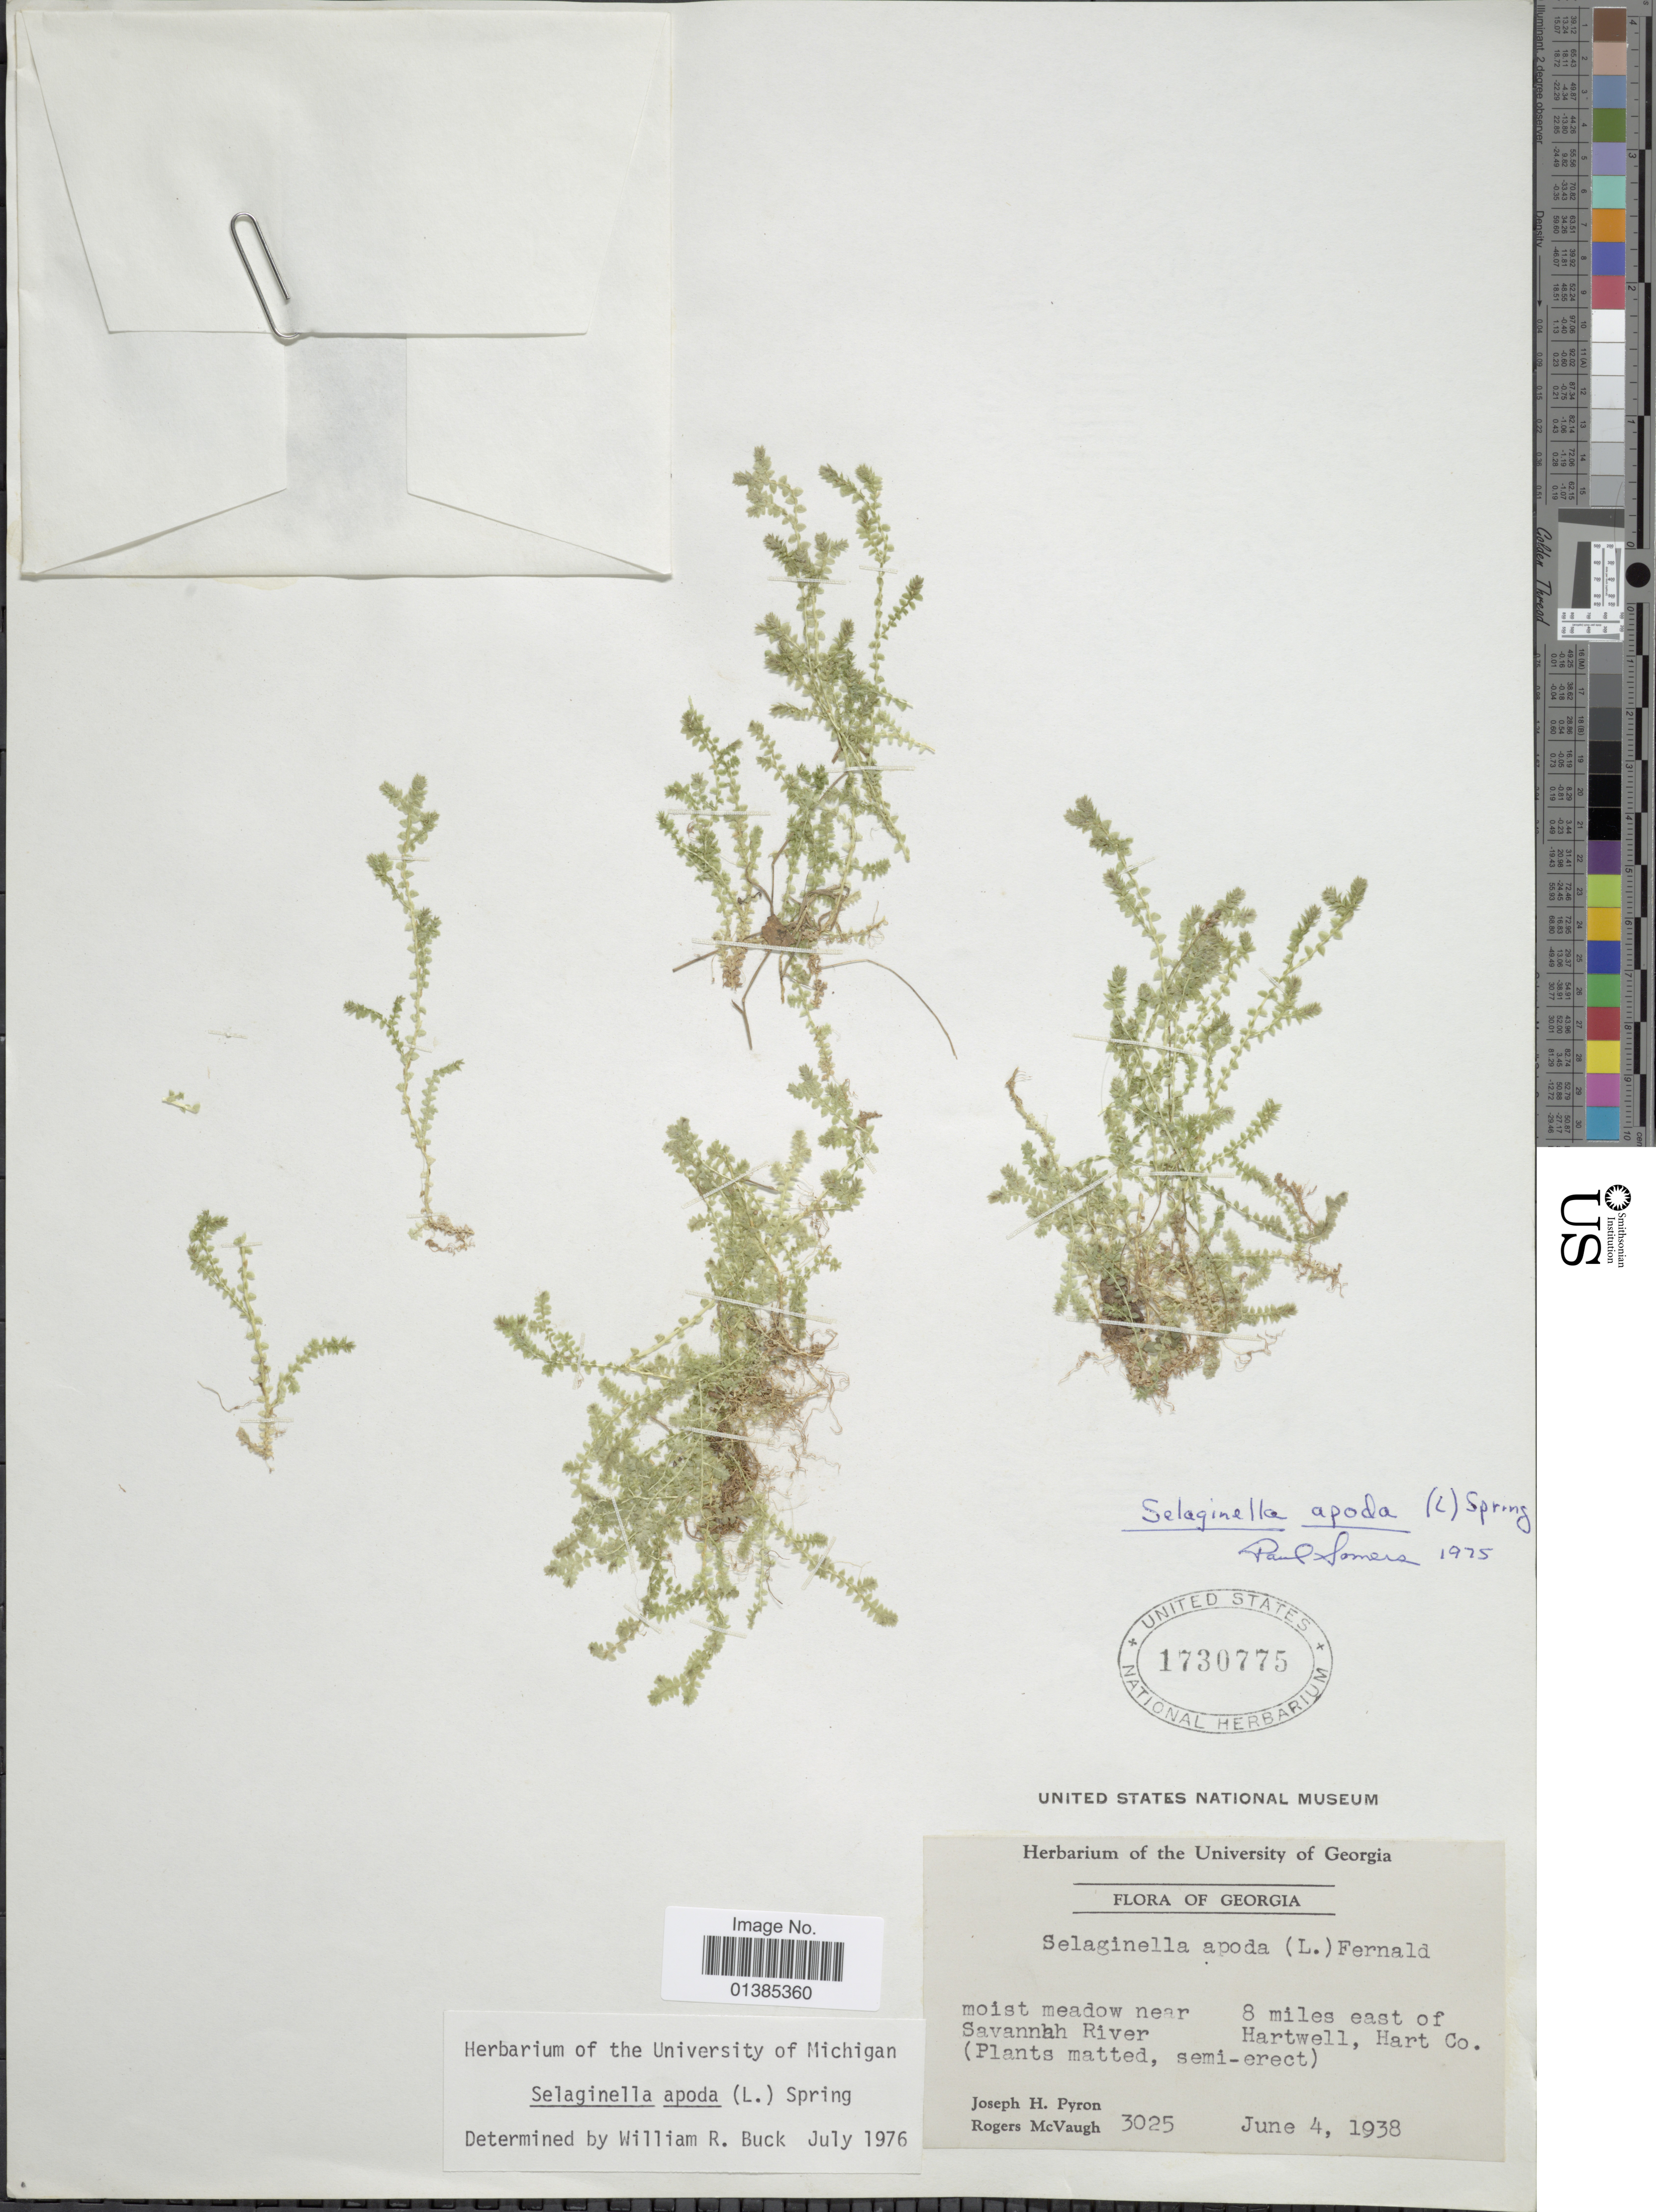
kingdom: Plantae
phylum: Tracheophyta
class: Lycopodiopsida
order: Selaginellales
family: Selaginellaceae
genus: Selaginella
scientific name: Selaginella apus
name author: Spring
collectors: J. H. Pyron & R. McVaugh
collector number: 3025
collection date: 1938-06-04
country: United States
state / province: Georgia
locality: Moist meadow near Savannah River, 8 miles east of Hartwell, Hart Co.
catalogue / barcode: US 1730775